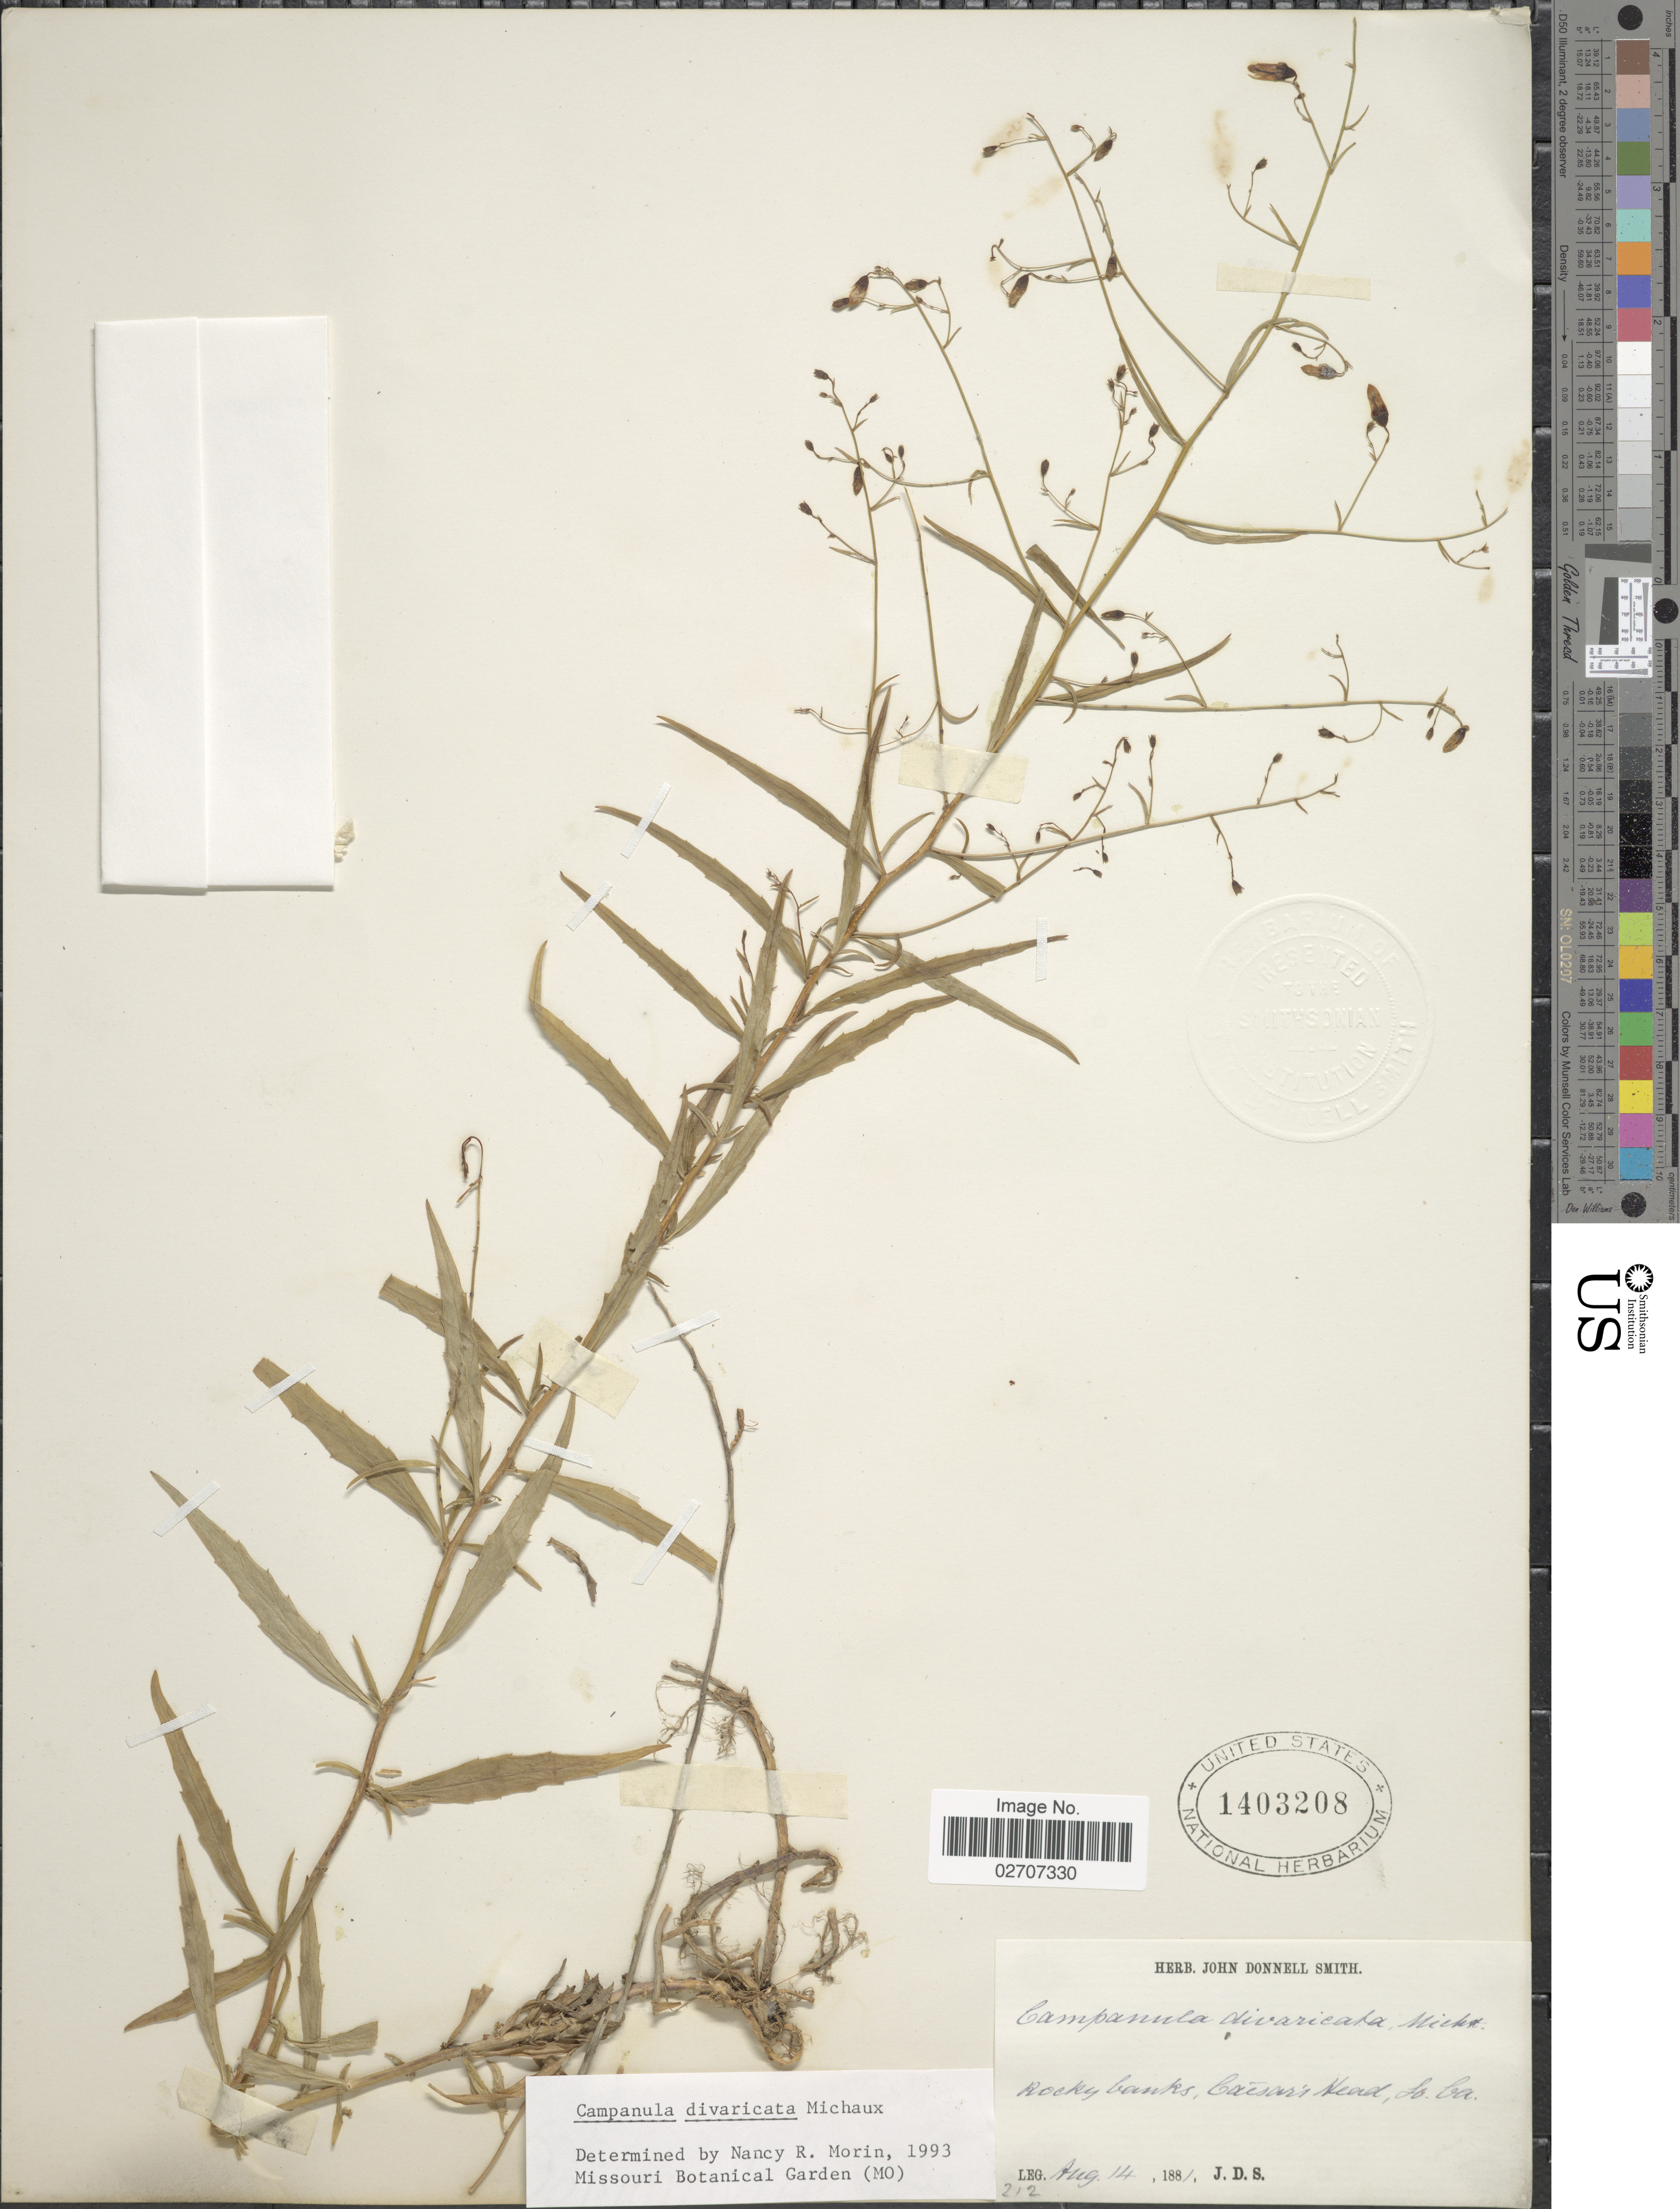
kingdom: Plantae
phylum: Tracheophyta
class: Magnoliopsida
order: Asterales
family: Campanulaceae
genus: Campanula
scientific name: Campanula divaricata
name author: Michx.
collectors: J. Donnell Smith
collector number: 212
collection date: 1881-08-14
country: United States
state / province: South Carolina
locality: Rocky banks, Caesar's Head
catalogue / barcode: US 1403208